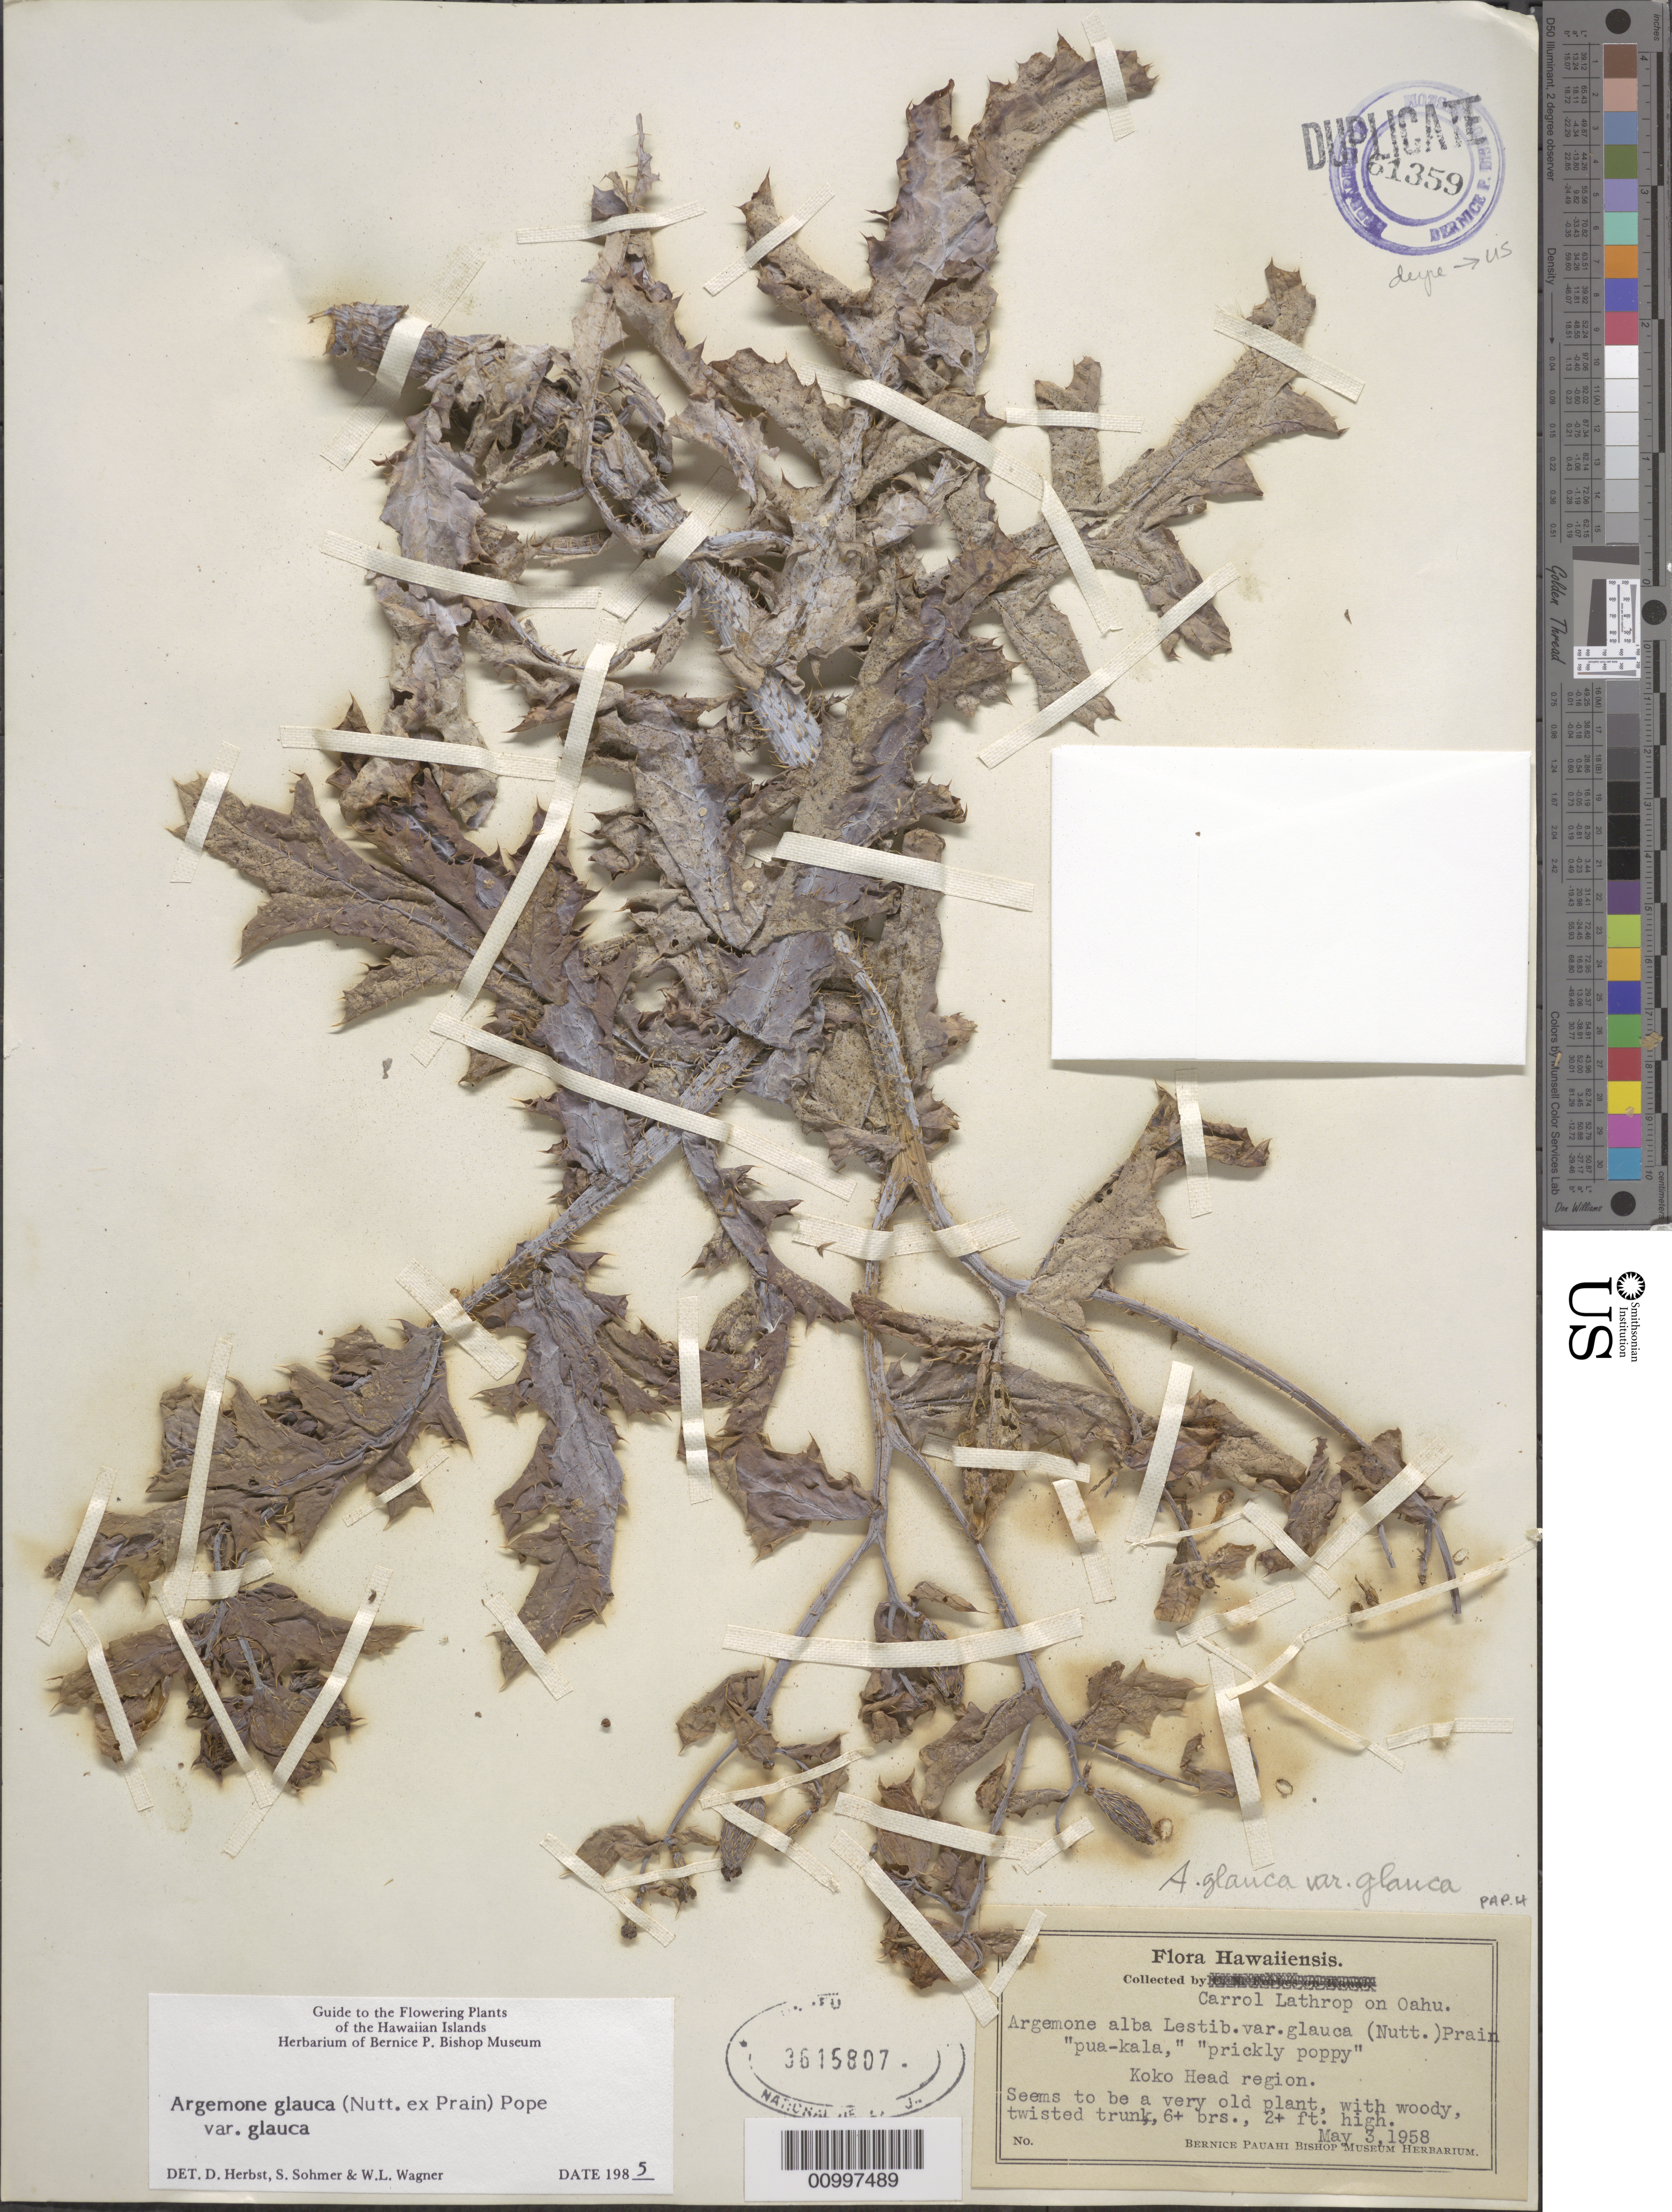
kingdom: Plantae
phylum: Tracheophyta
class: Magnoliopsida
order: Ranunculales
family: Papaveraceae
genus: Argemone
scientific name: Argemone glauca var. glauca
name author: (Nutt. ex Prain) Pope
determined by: Herbst, D. R.; Sohmer, S. H.; Wagner, W. L.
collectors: C. Lathrop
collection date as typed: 3 May 1958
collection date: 1958-05-03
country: United States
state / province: Hawaii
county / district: Honolulu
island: Oahu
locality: Kok Head region.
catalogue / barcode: US 3615807